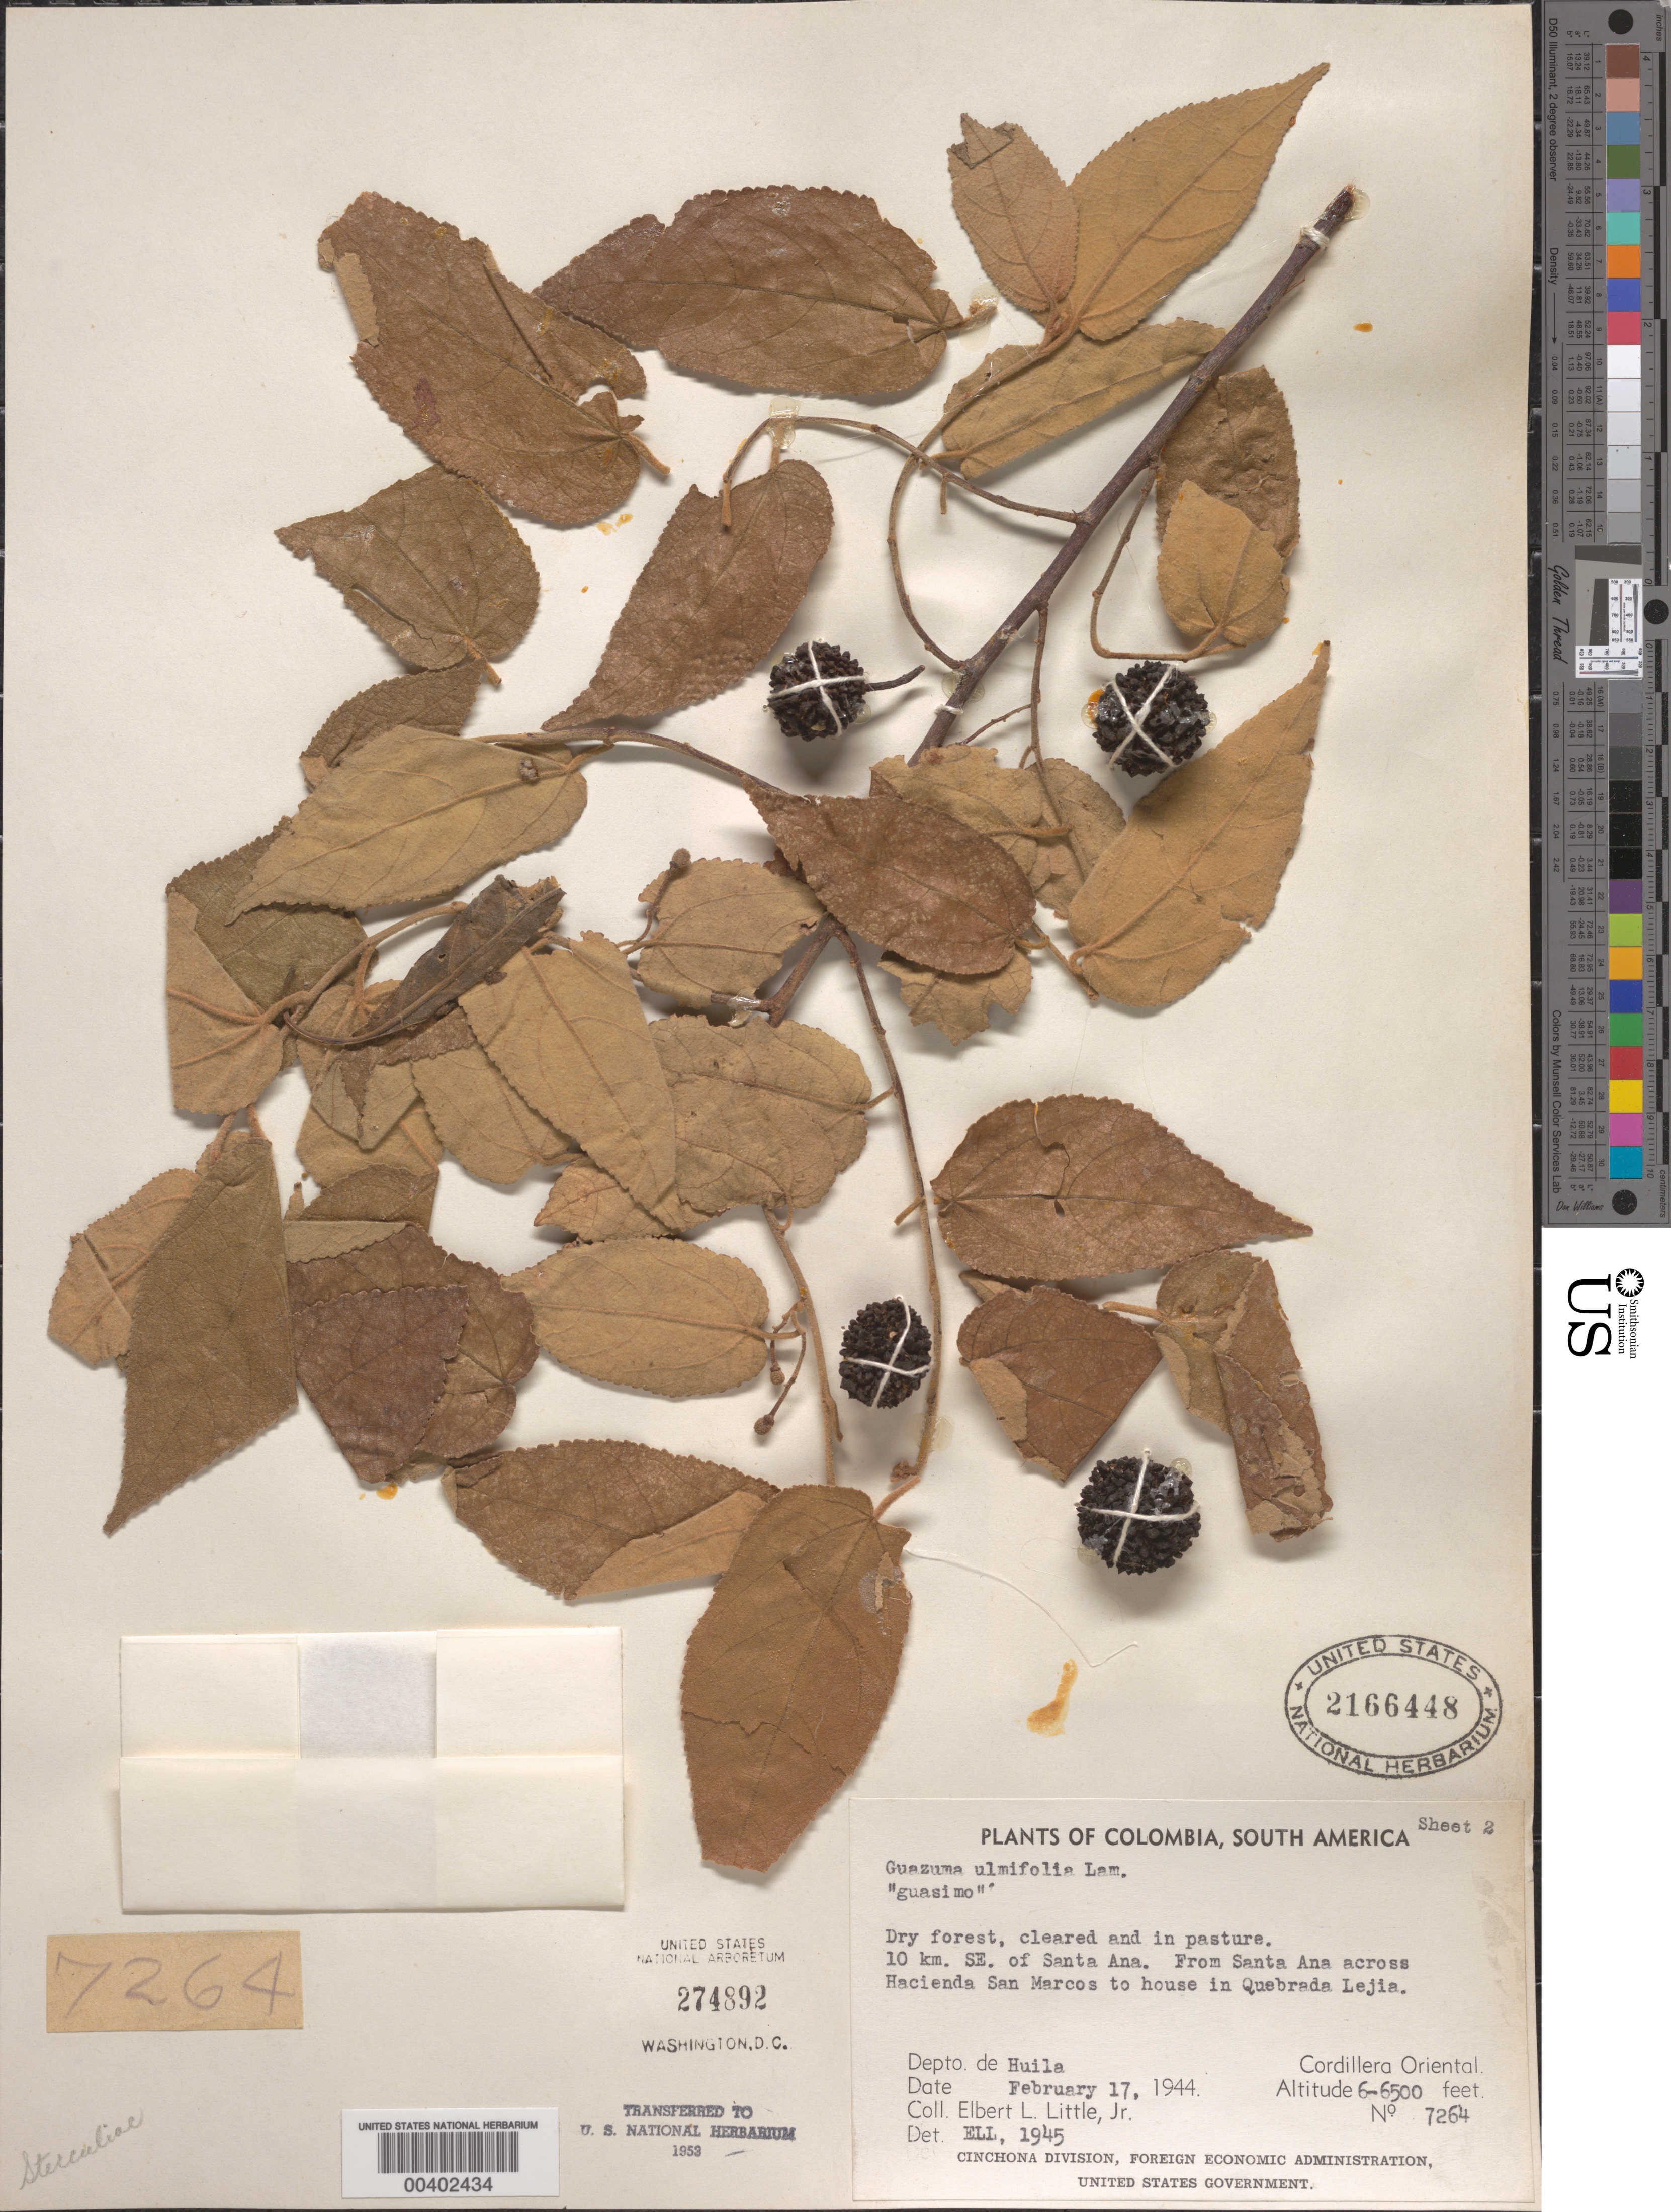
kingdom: Plantae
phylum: Tracheophyta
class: Magnoliopsida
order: Malvales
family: Malvaceae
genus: Guazuma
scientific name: Guazuma ulmifolia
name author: Lam.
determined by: Little, Elbert L., Jr., (FSSR), United States Department of Agriculture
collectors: E. L. Little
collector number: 7264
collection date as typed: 17 Feb 1944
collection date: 1944-02-17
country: Colombia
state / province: Huila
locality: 10 km SE of Santa Ana, from Santa Ana across Hacienda San Marcos to house in Quebrada Lejia.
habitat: Dry forest, cleared and in pasture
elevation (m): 1829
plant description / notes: Common name: Guasimo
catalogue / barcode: US 2166448